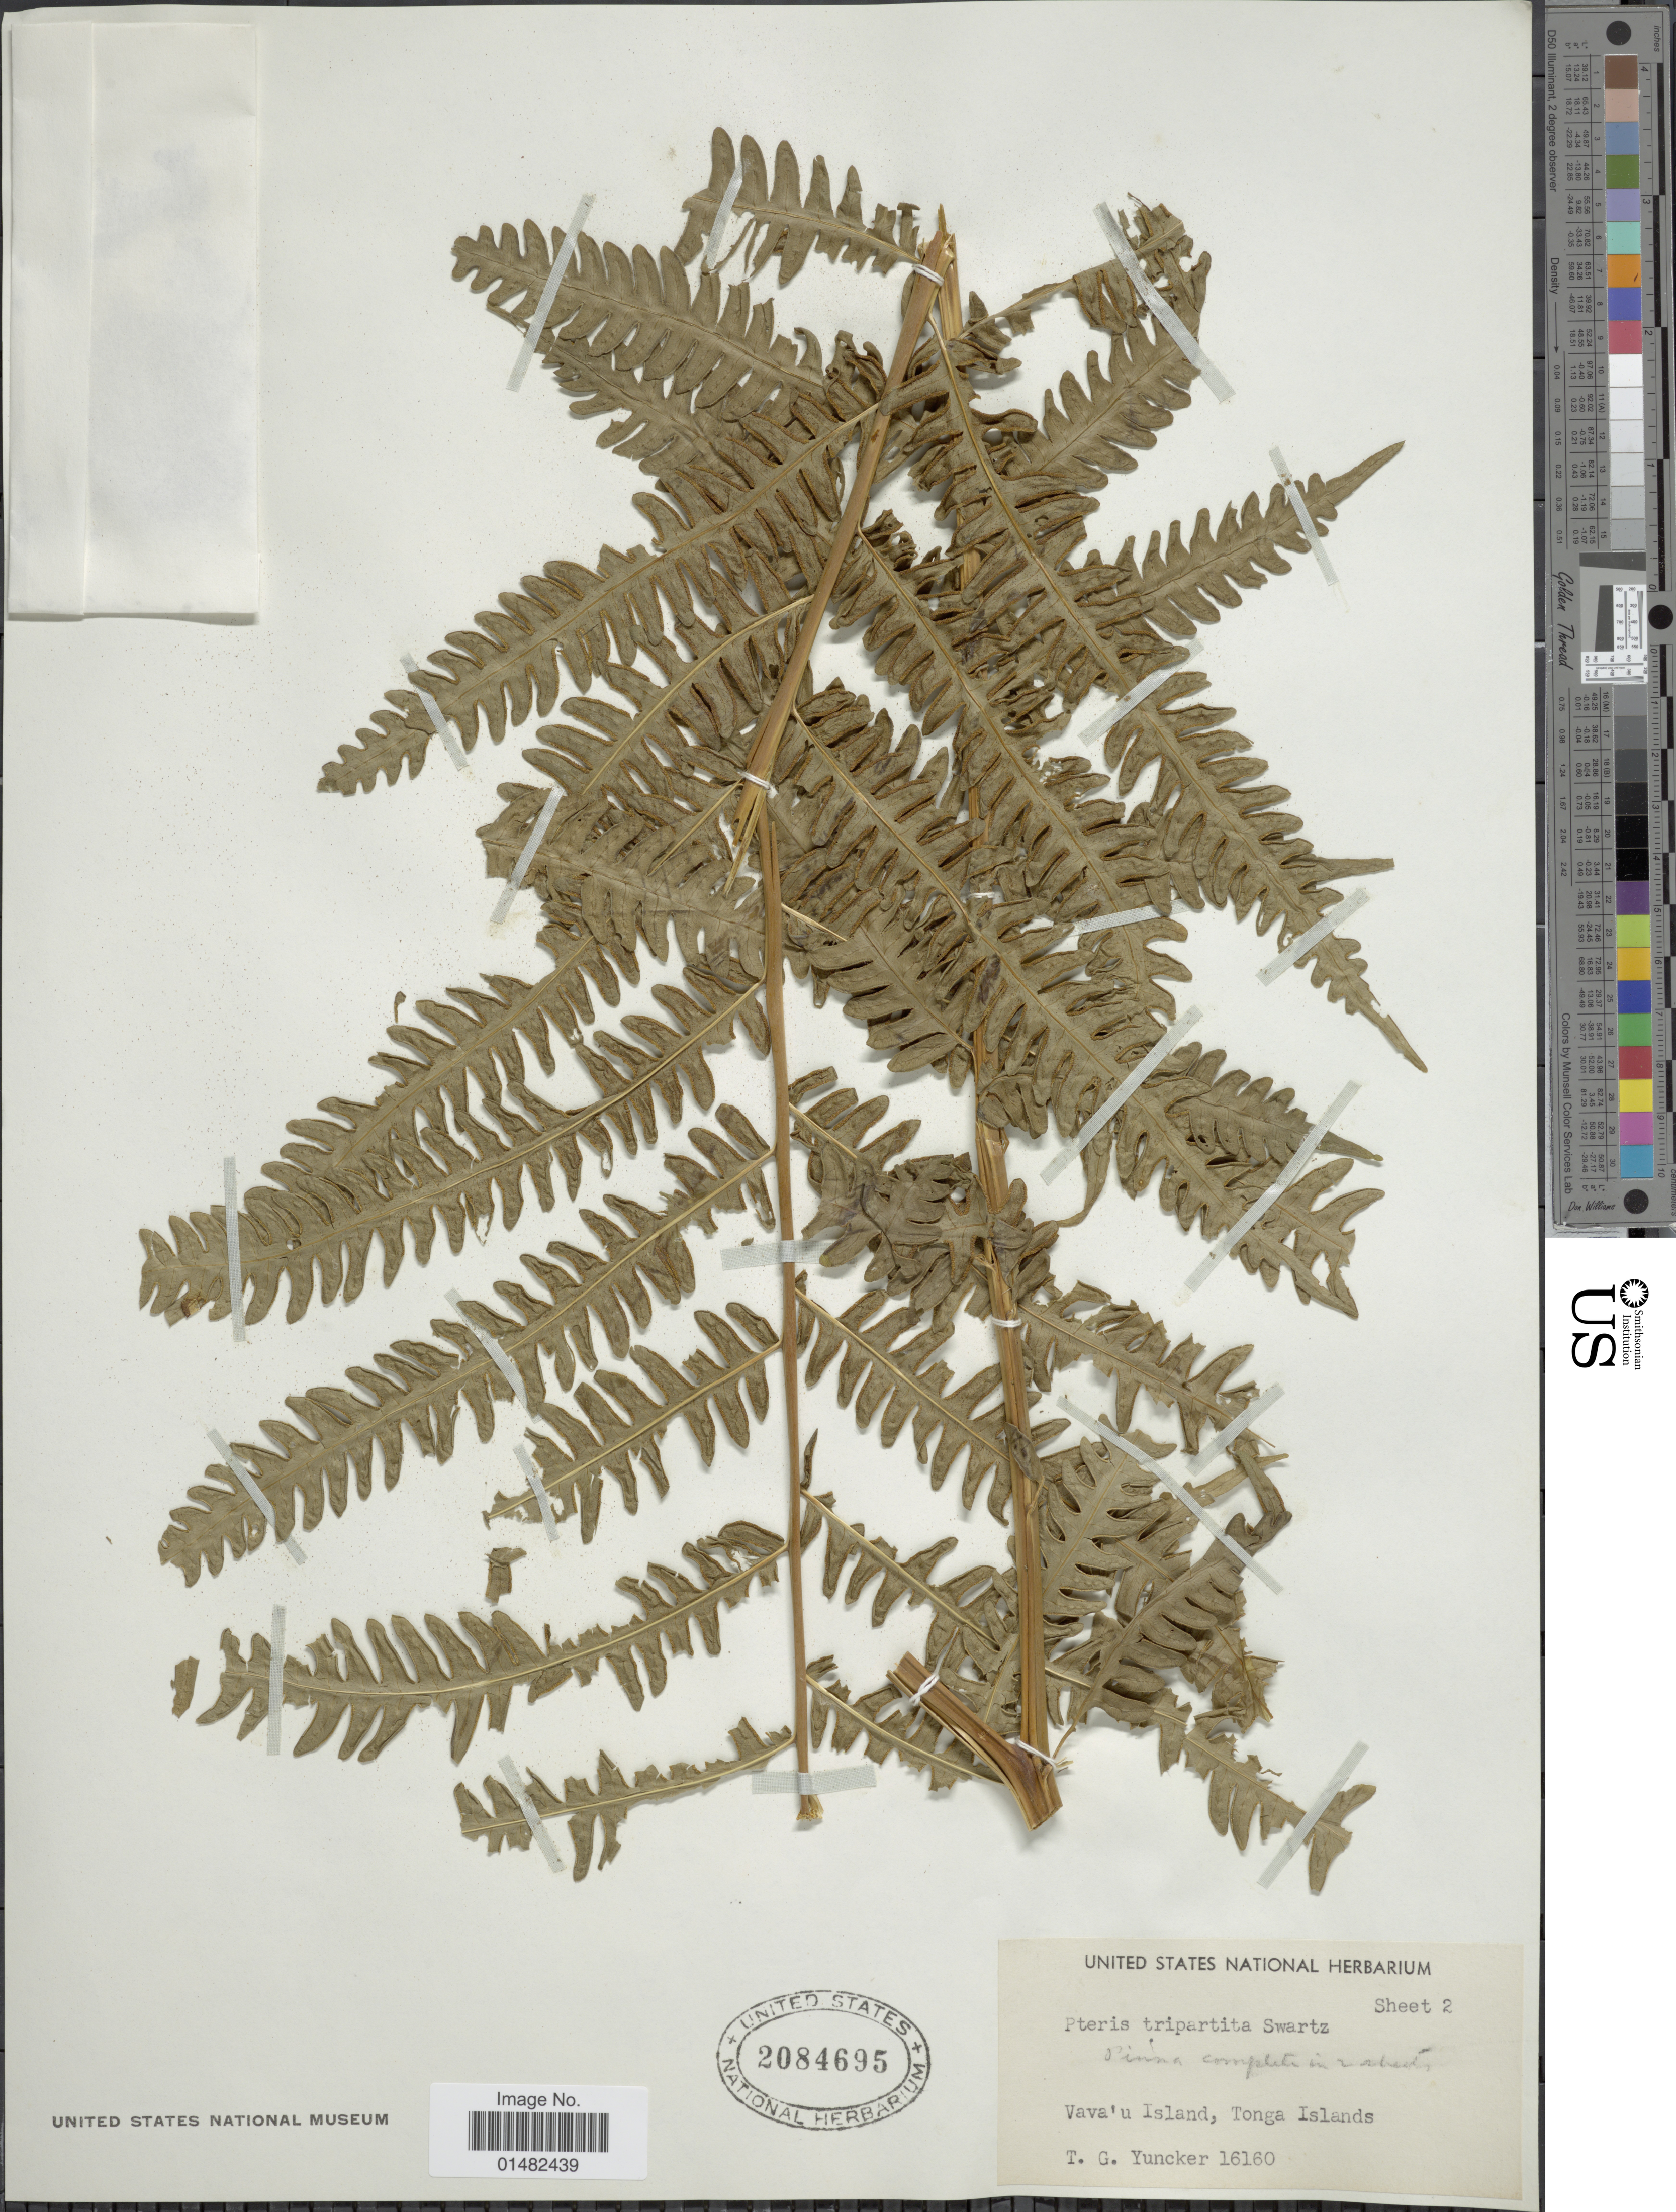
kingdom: Plantae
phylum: Tracheophyta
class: Polypodiopsida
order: Polypodiales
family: Pteridaceae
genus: Pteris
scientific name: Pteris tripartita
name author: Sw.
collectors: T. G. Yuncker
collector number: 16160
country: Tonga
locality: Vava'u Island, Tonga Islands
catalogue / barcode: US 2084695